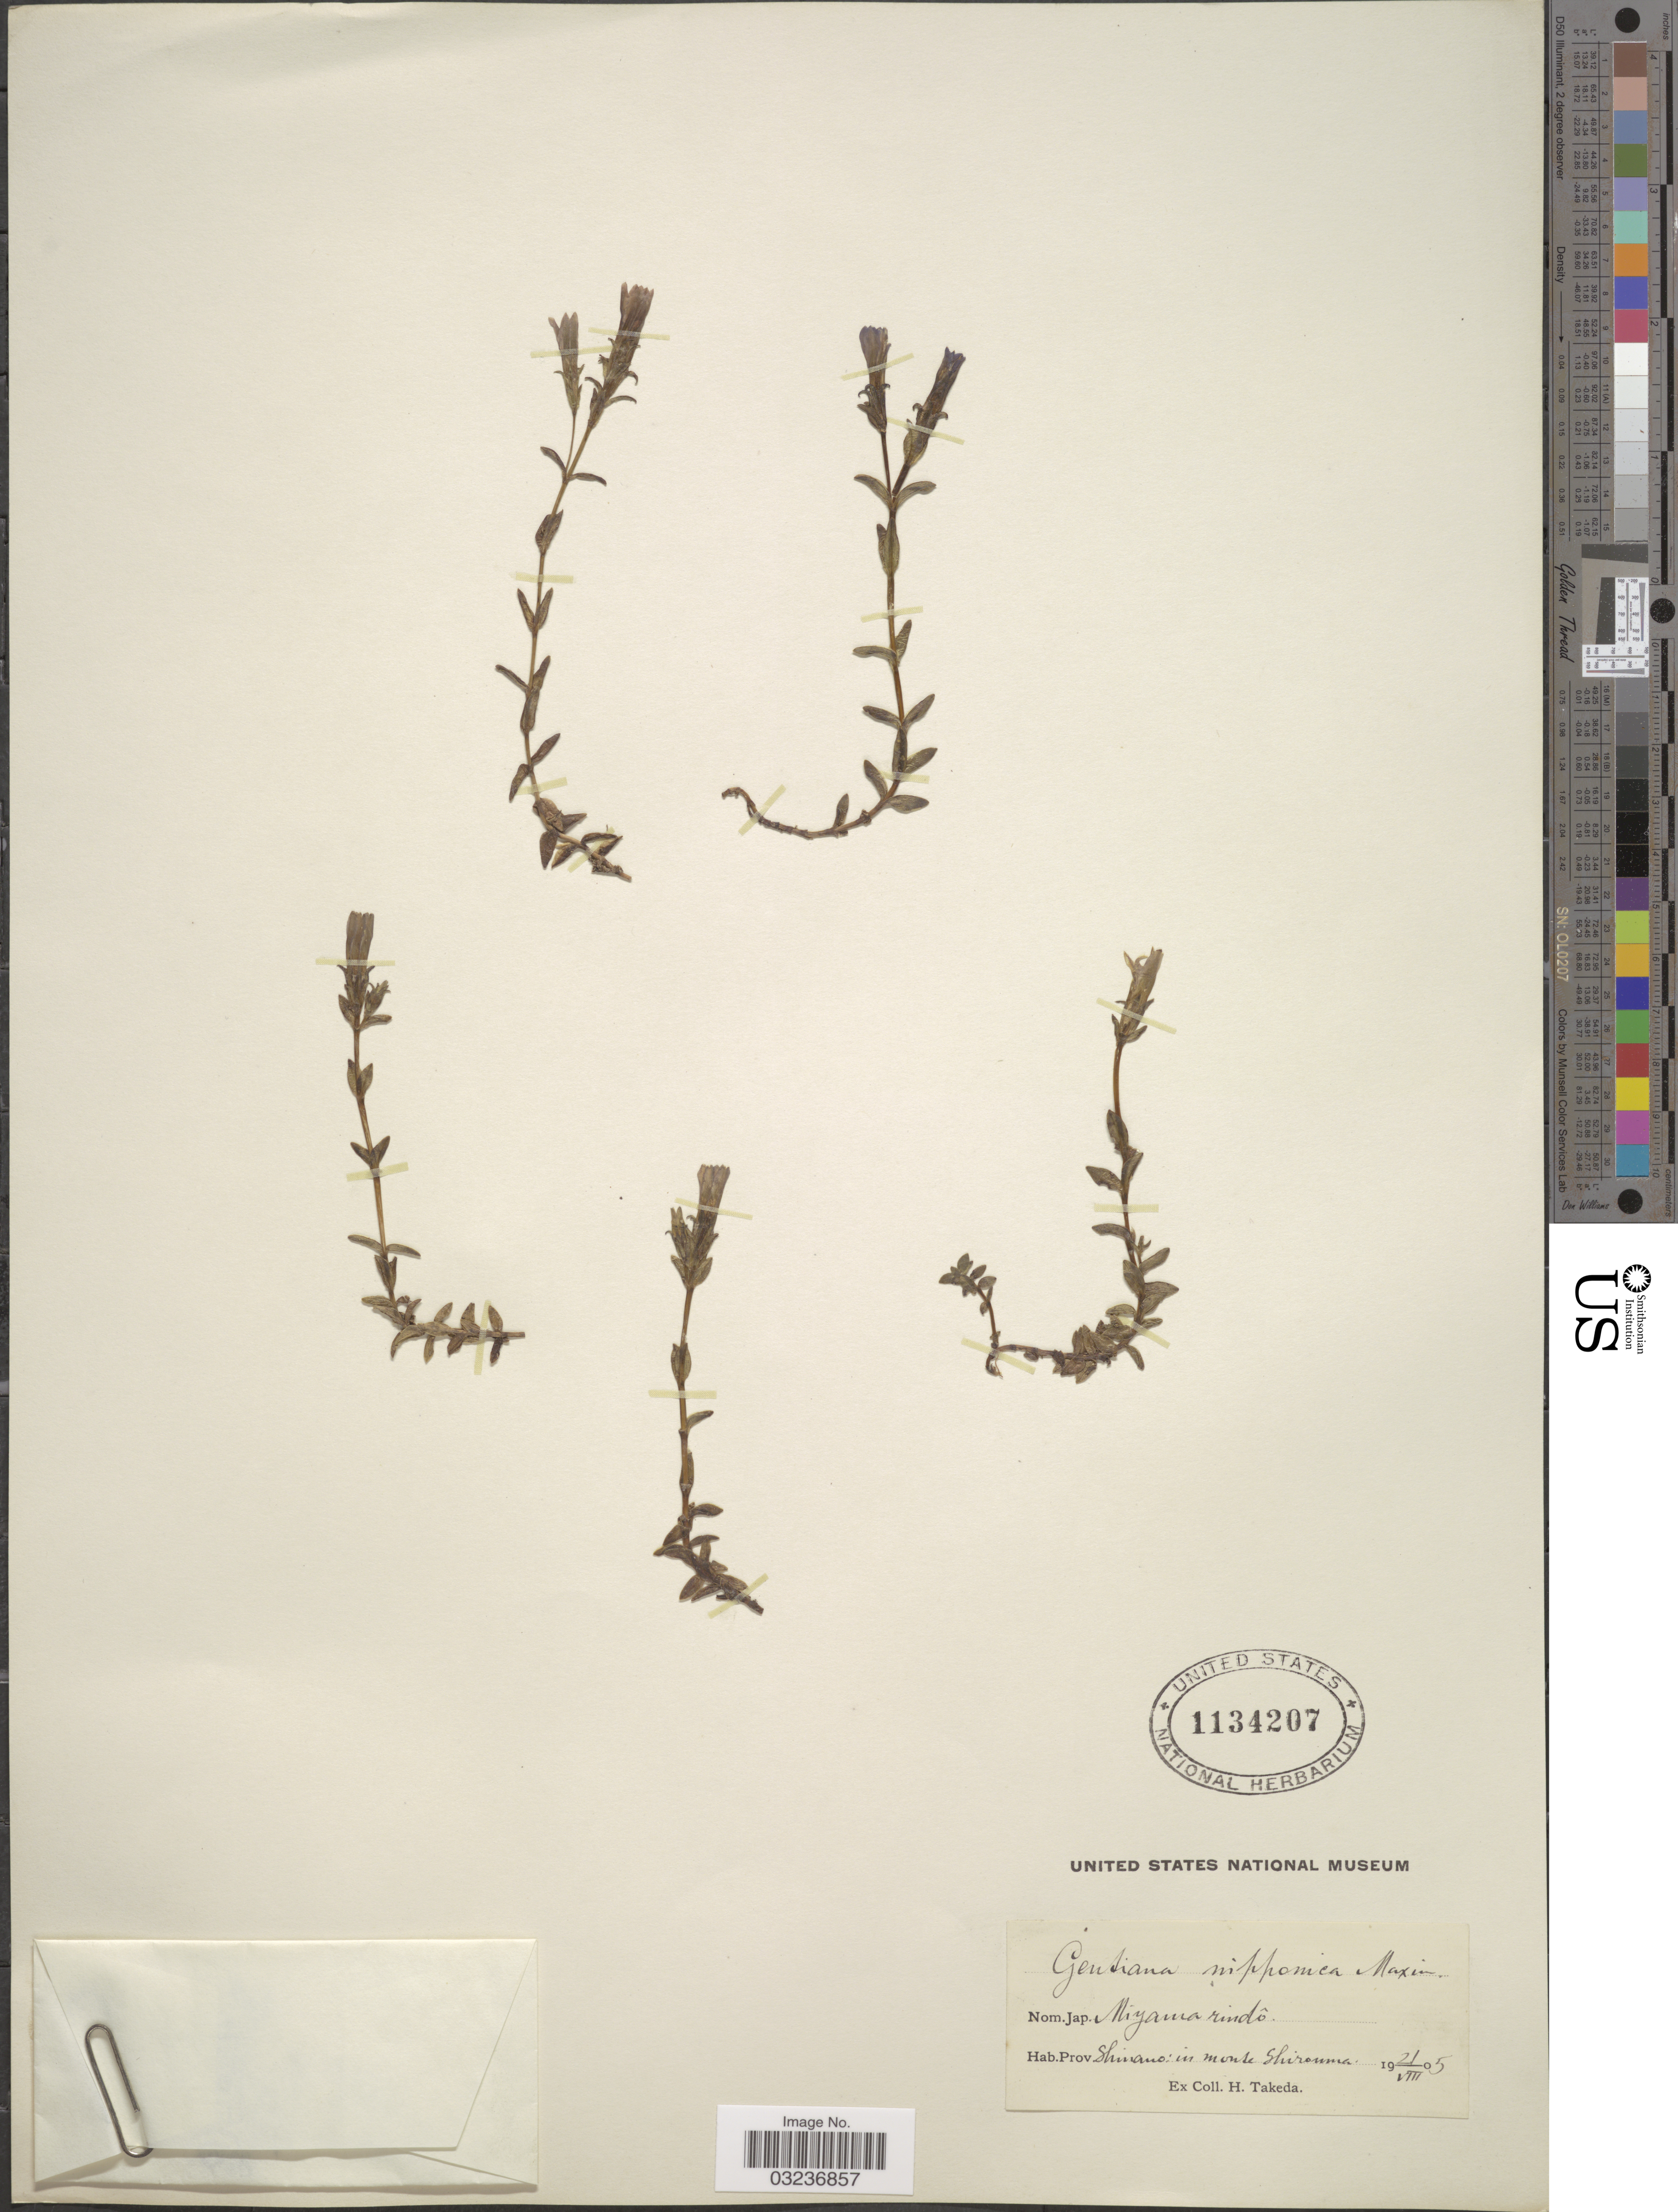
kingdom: Plantae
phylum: Tracheophyta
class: Magnoliopsida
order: Gentianales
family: Gentianaceae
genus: Gentiana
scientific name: Gentiana nipponica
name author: Maxim.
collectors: H. Takeda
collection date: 1905-08-21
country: Japan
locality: Shinano: in monte Shirouma.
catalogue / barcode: US 1134207